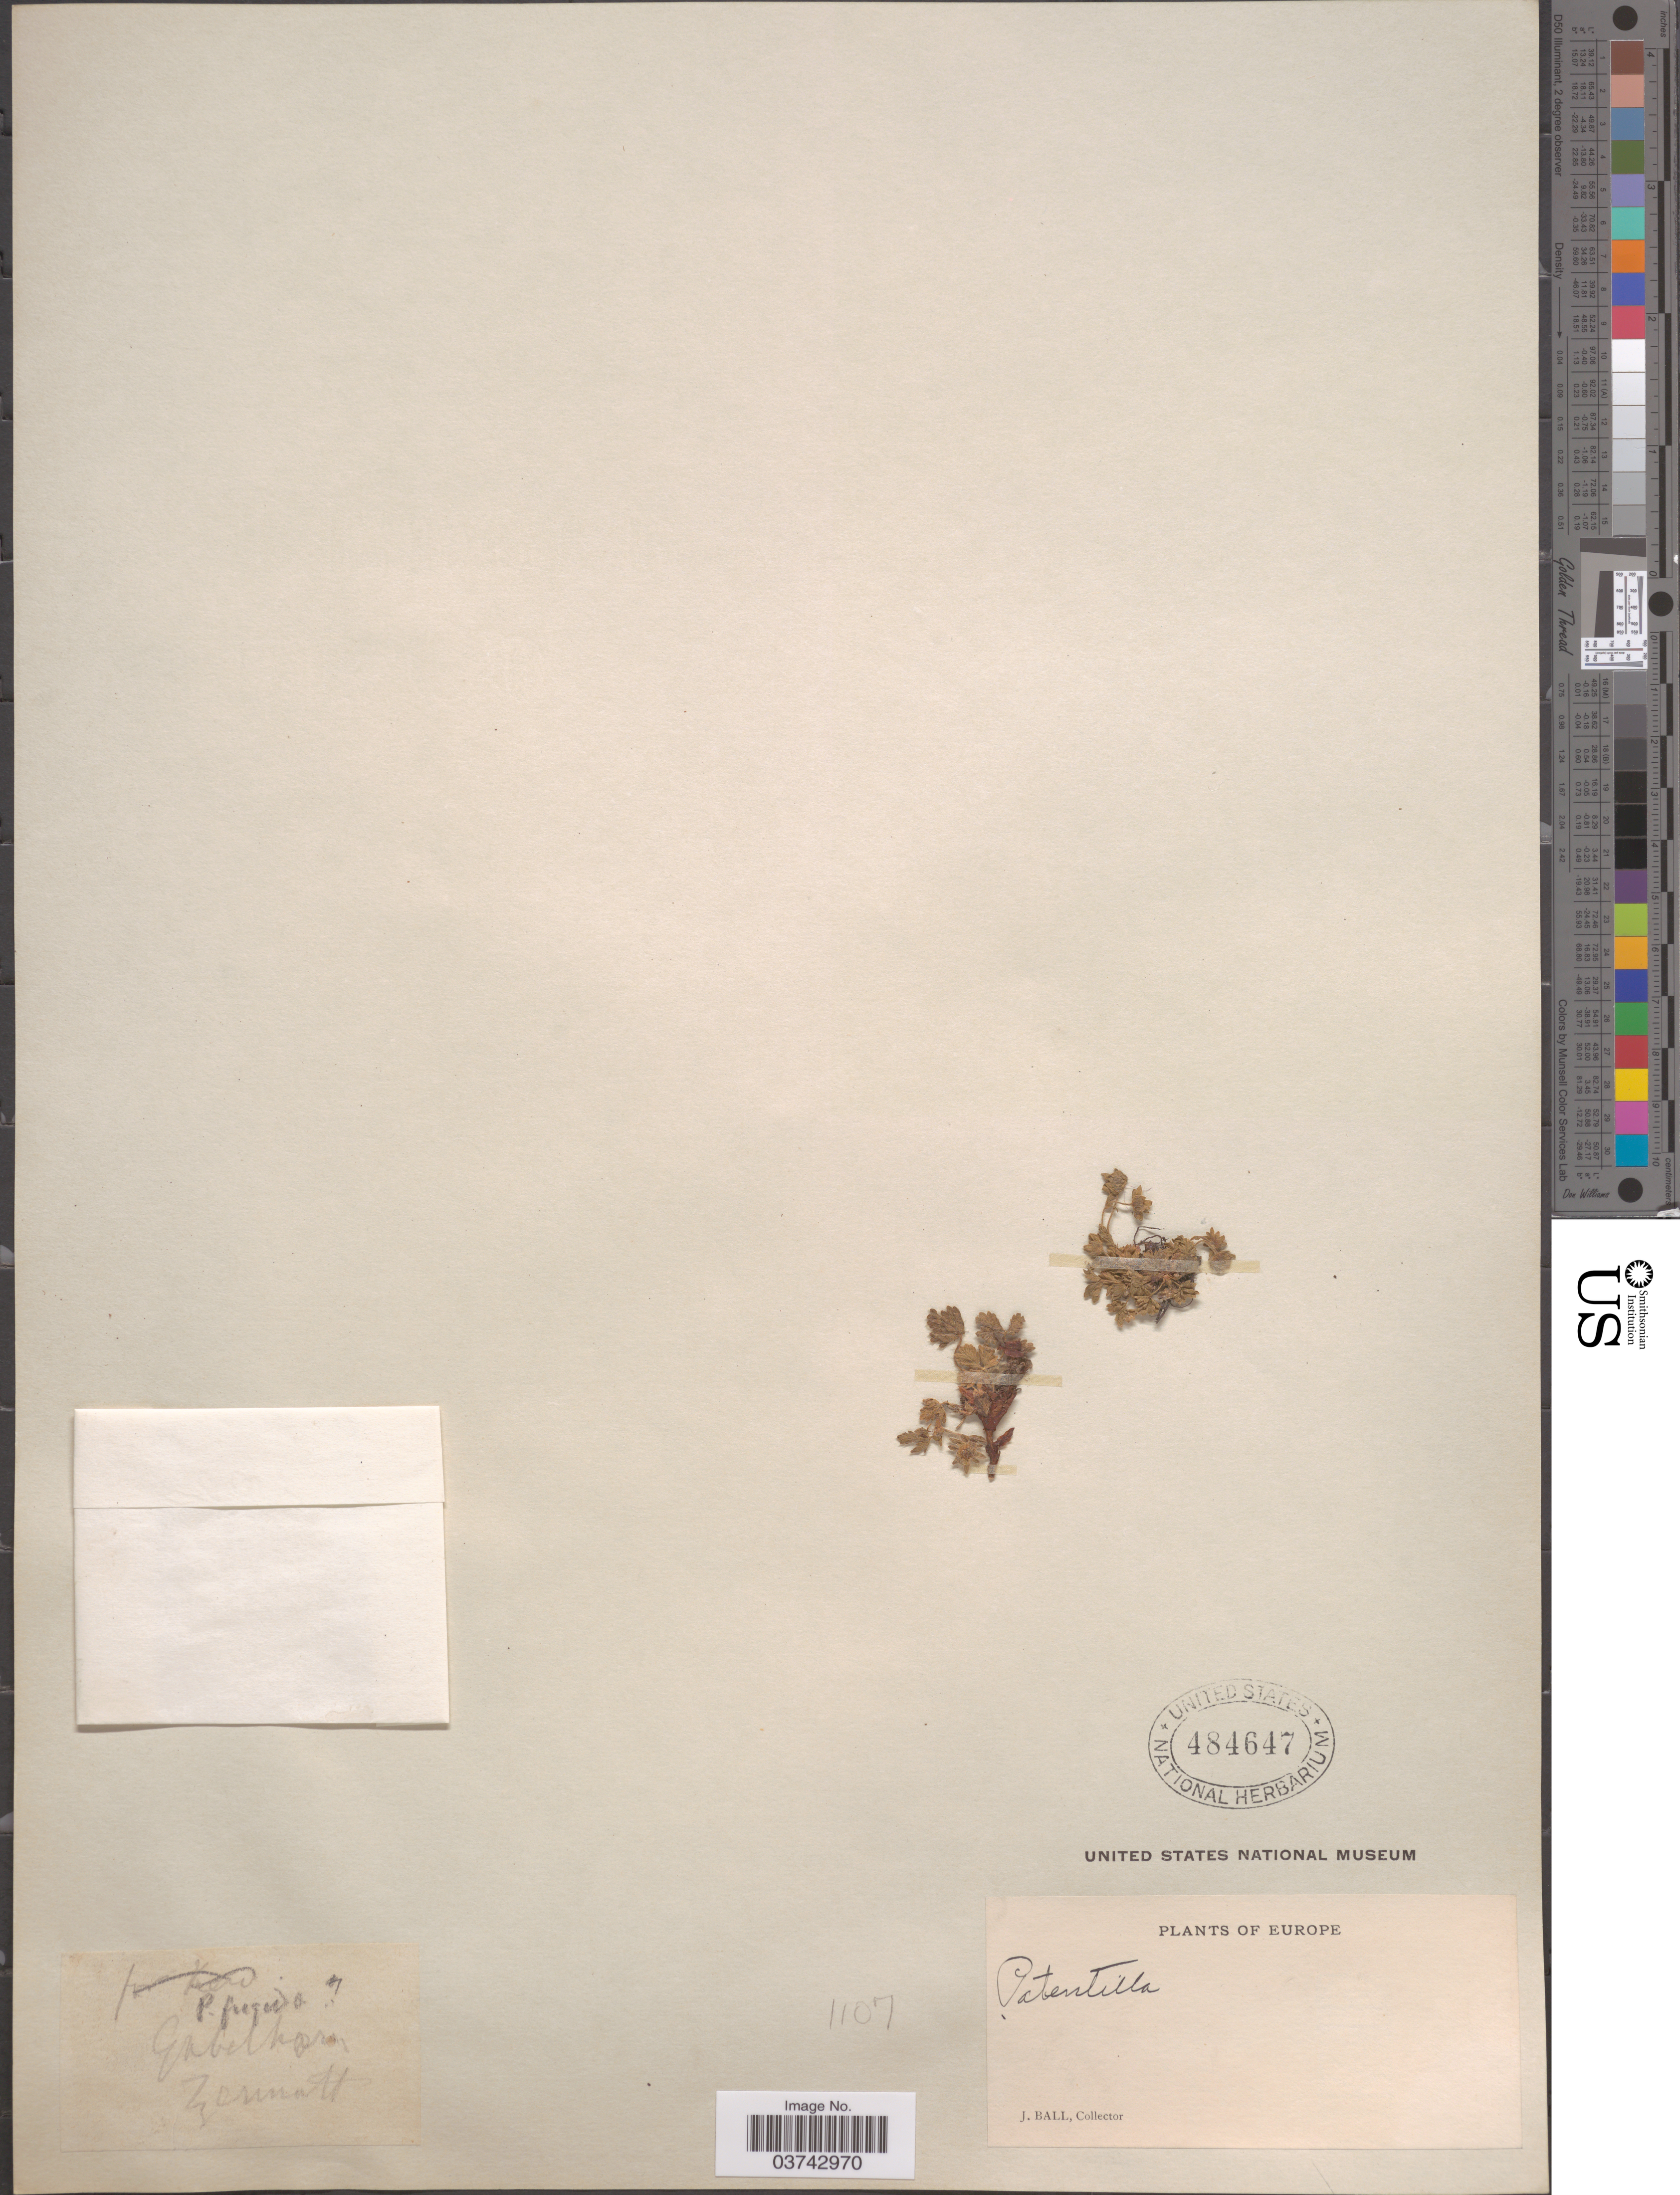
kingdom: Plantae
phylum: Tracheophyta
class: Magnoliopsida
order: Rosales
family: Rosaceae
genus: Potentilla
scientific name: Potentilla sp.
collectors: J. Ball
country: Switzerland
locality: Gabelhorn, Zermatt. Europe.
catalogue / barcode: US 484647